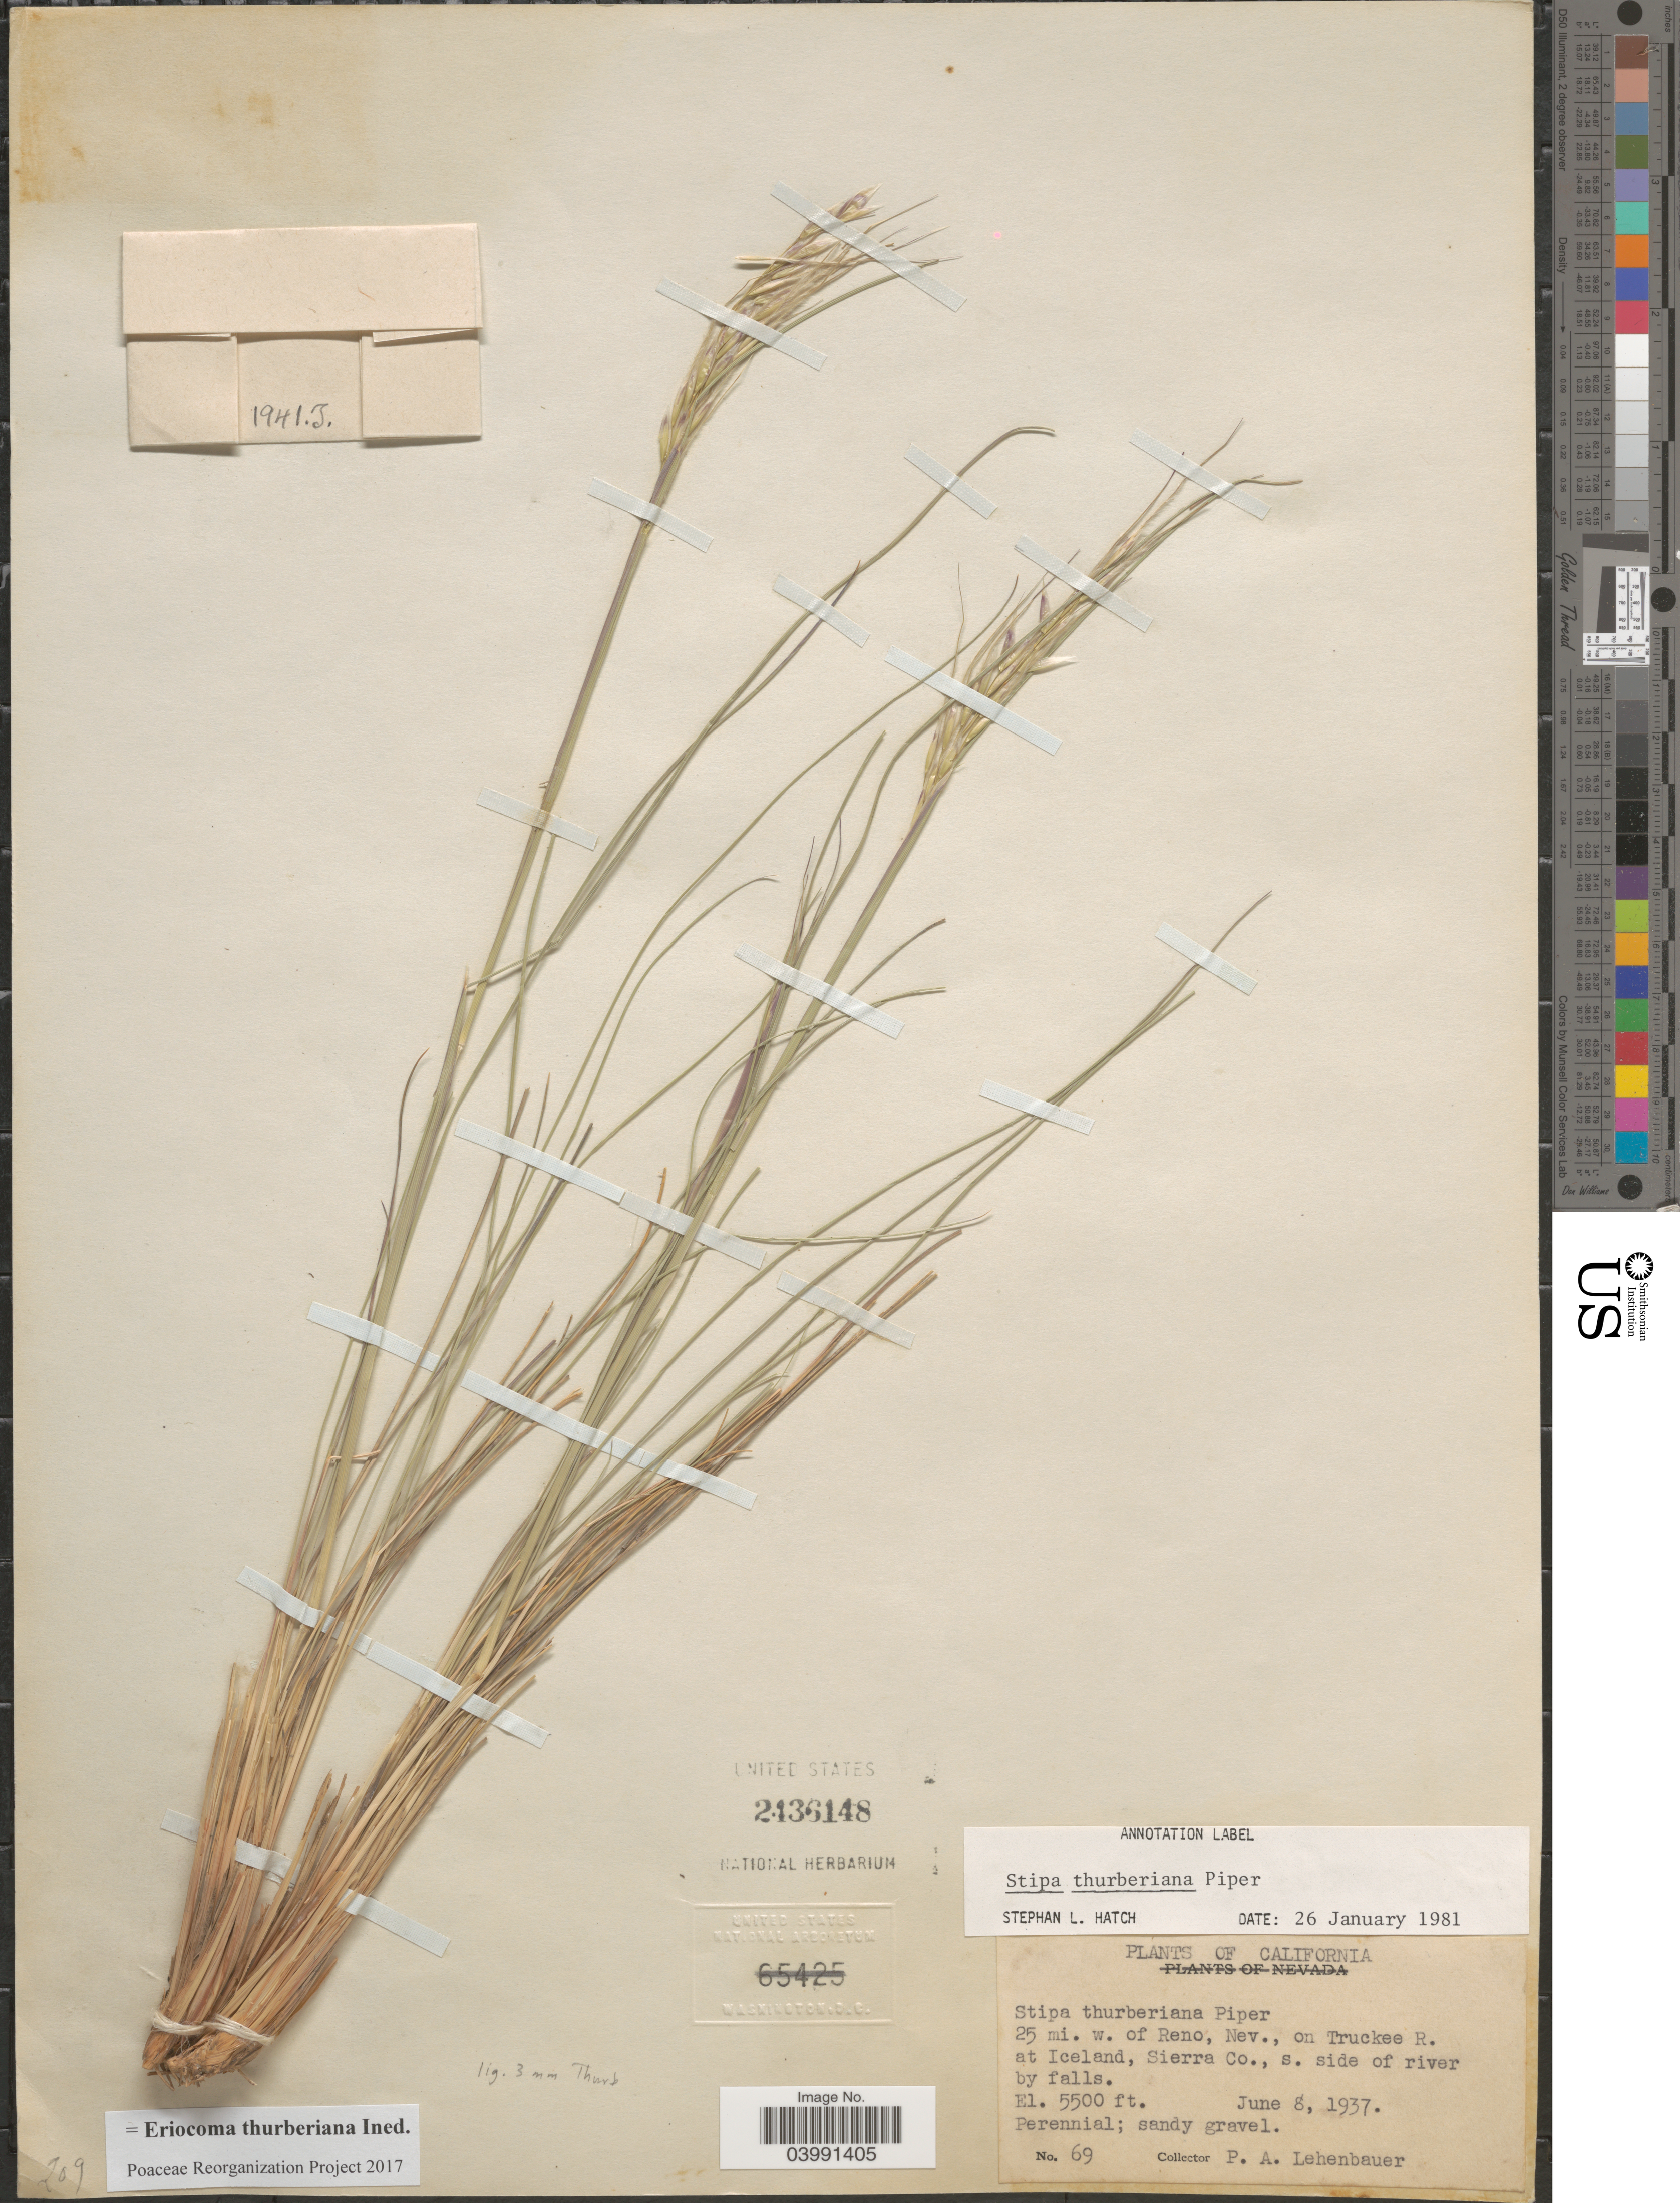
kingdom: Plantae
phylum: Tracheophyta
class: Liliopsida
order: Poales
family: Poaceae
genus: Eriocoma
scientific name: Eriocoma thurberiana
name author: (Piper) Romasch.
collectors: P. Lehenbauer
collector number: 69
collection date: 1937-06-08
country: United States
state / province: California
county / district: Sierra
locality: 25 mi. w. of Reno, Nev., on Truckee R. at Iceland, Sierra Co., s. side of river by falls.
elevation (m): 1676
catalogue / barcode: US 2436148